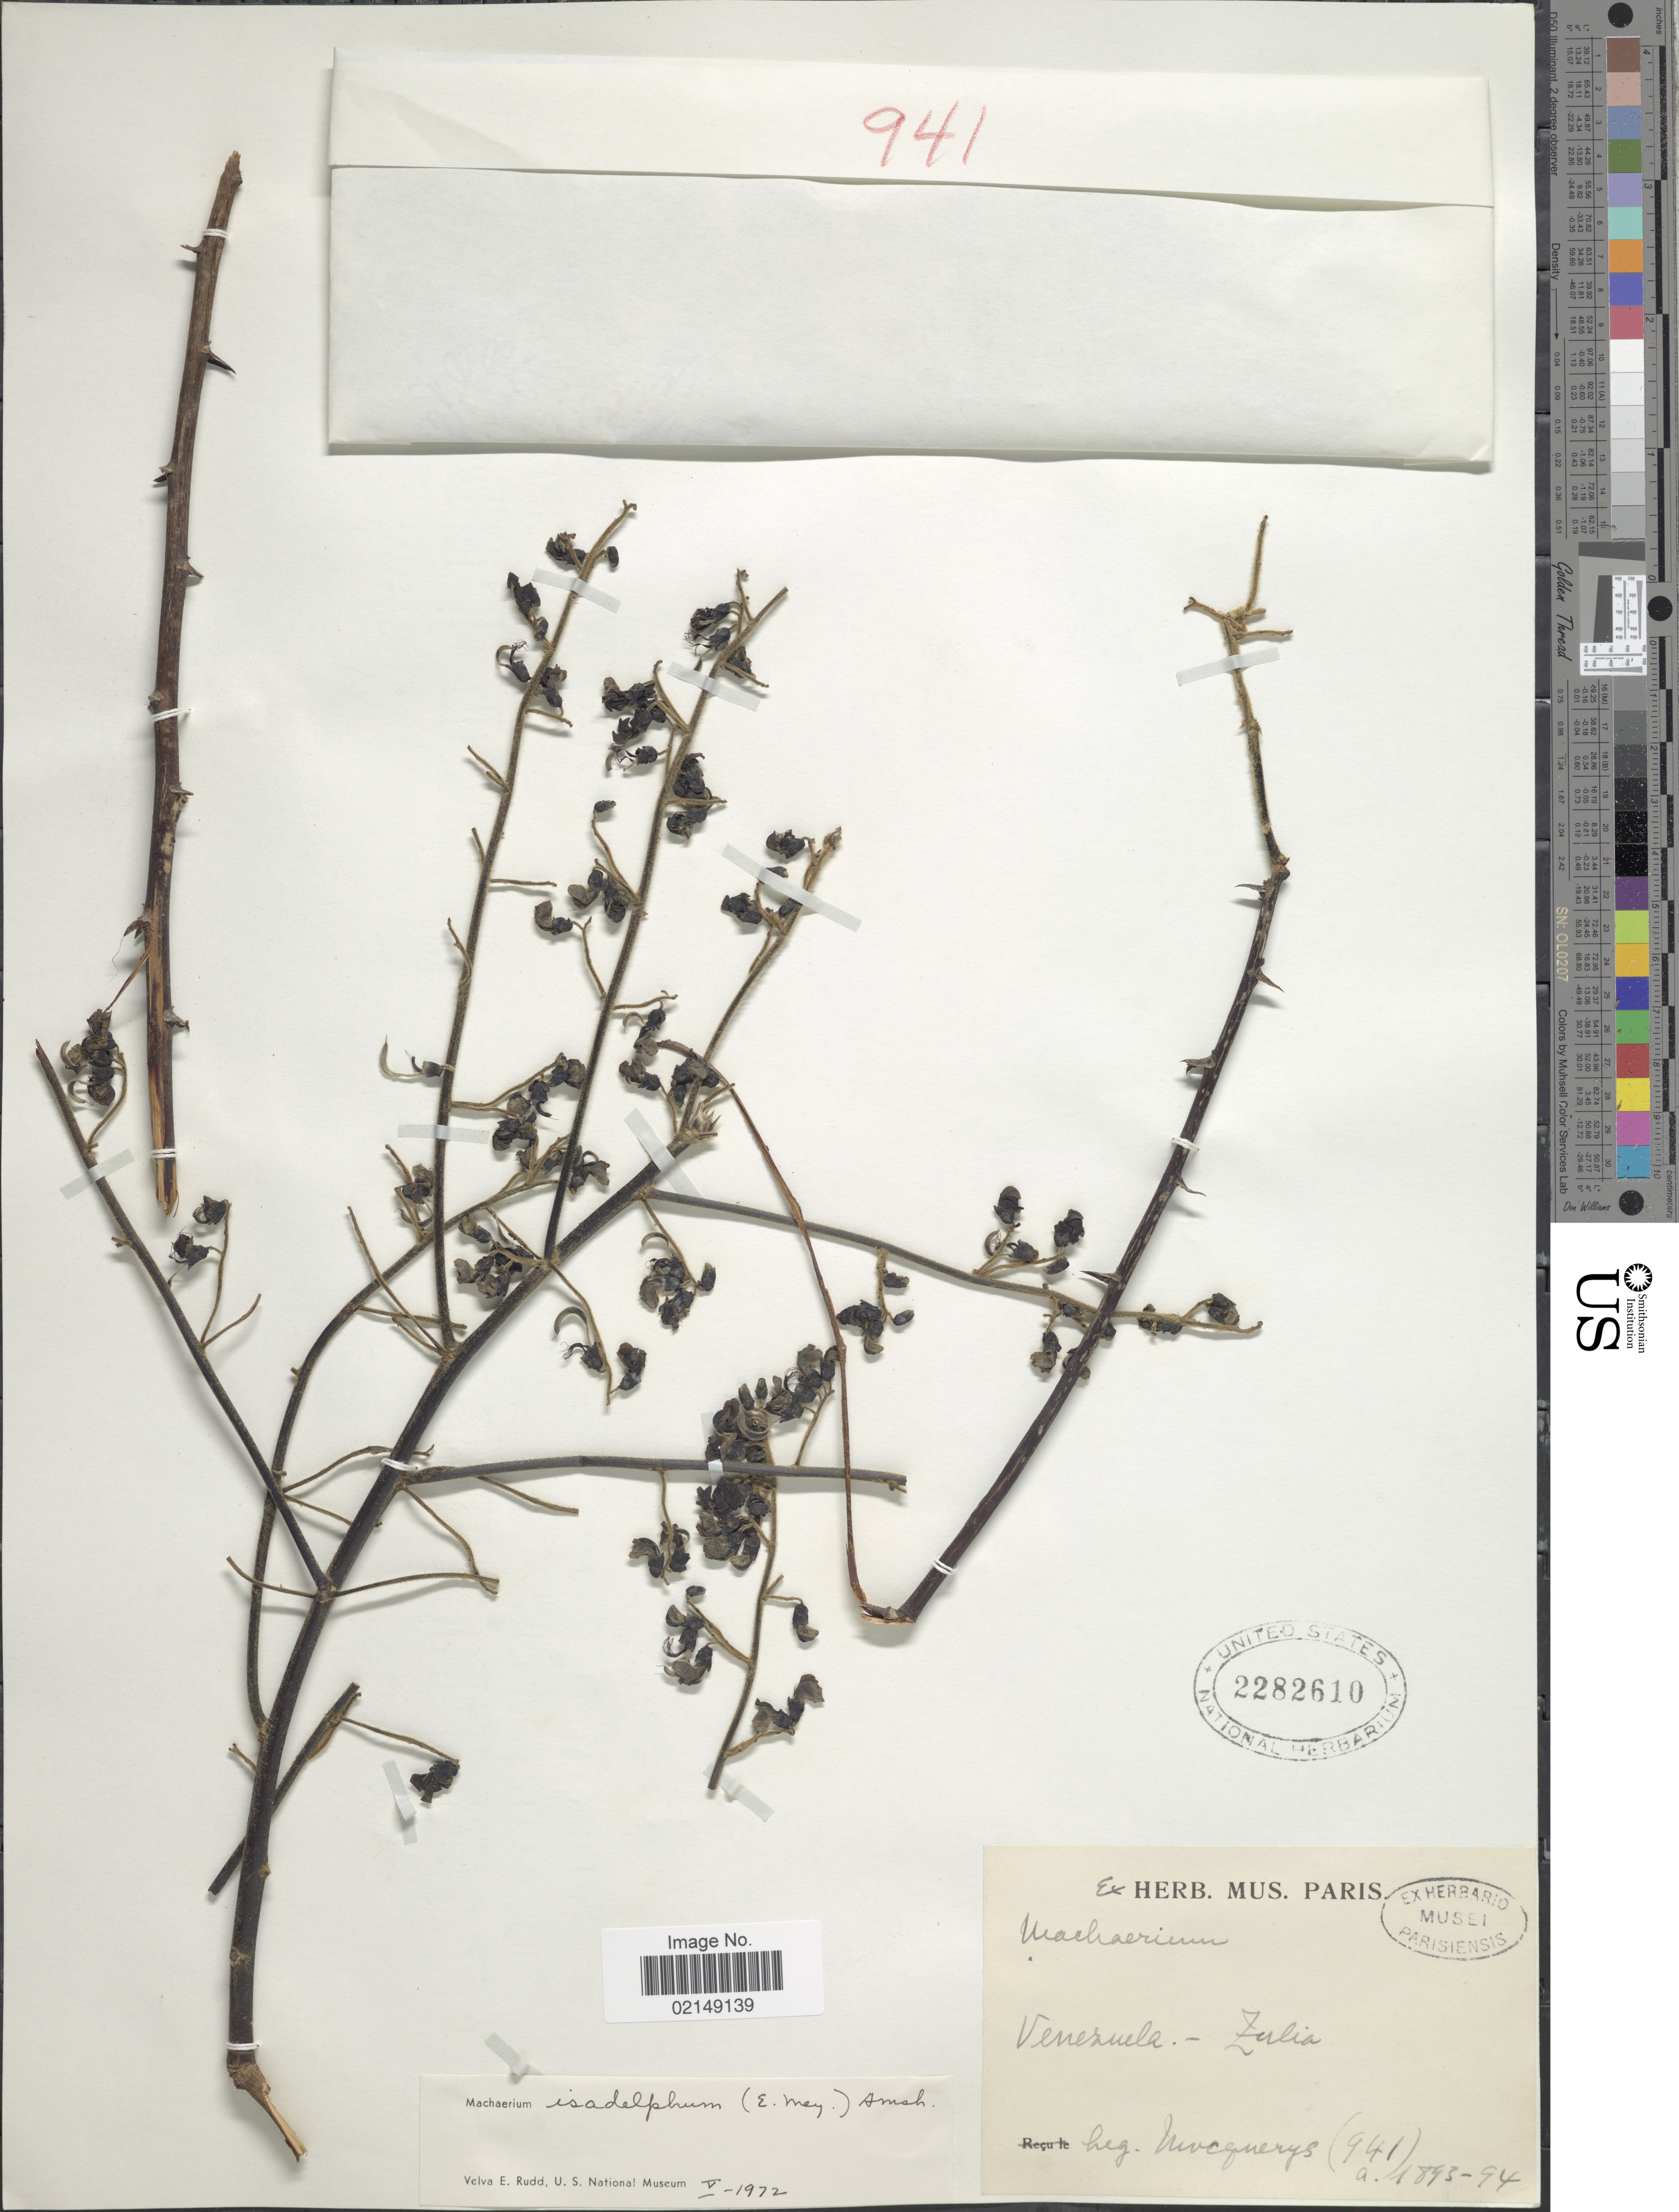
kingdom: Plantae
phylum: Tracheophyta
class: Magnoliopsida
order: Fabales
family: Fabaceae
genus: Machaerium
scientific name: Machaerium isadelphum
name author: (E. Mey.) Amshoff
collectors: A. Mocquerys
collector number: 941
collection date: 1893/1894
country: Venezuela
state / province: Zulia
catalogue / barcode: US 2282610